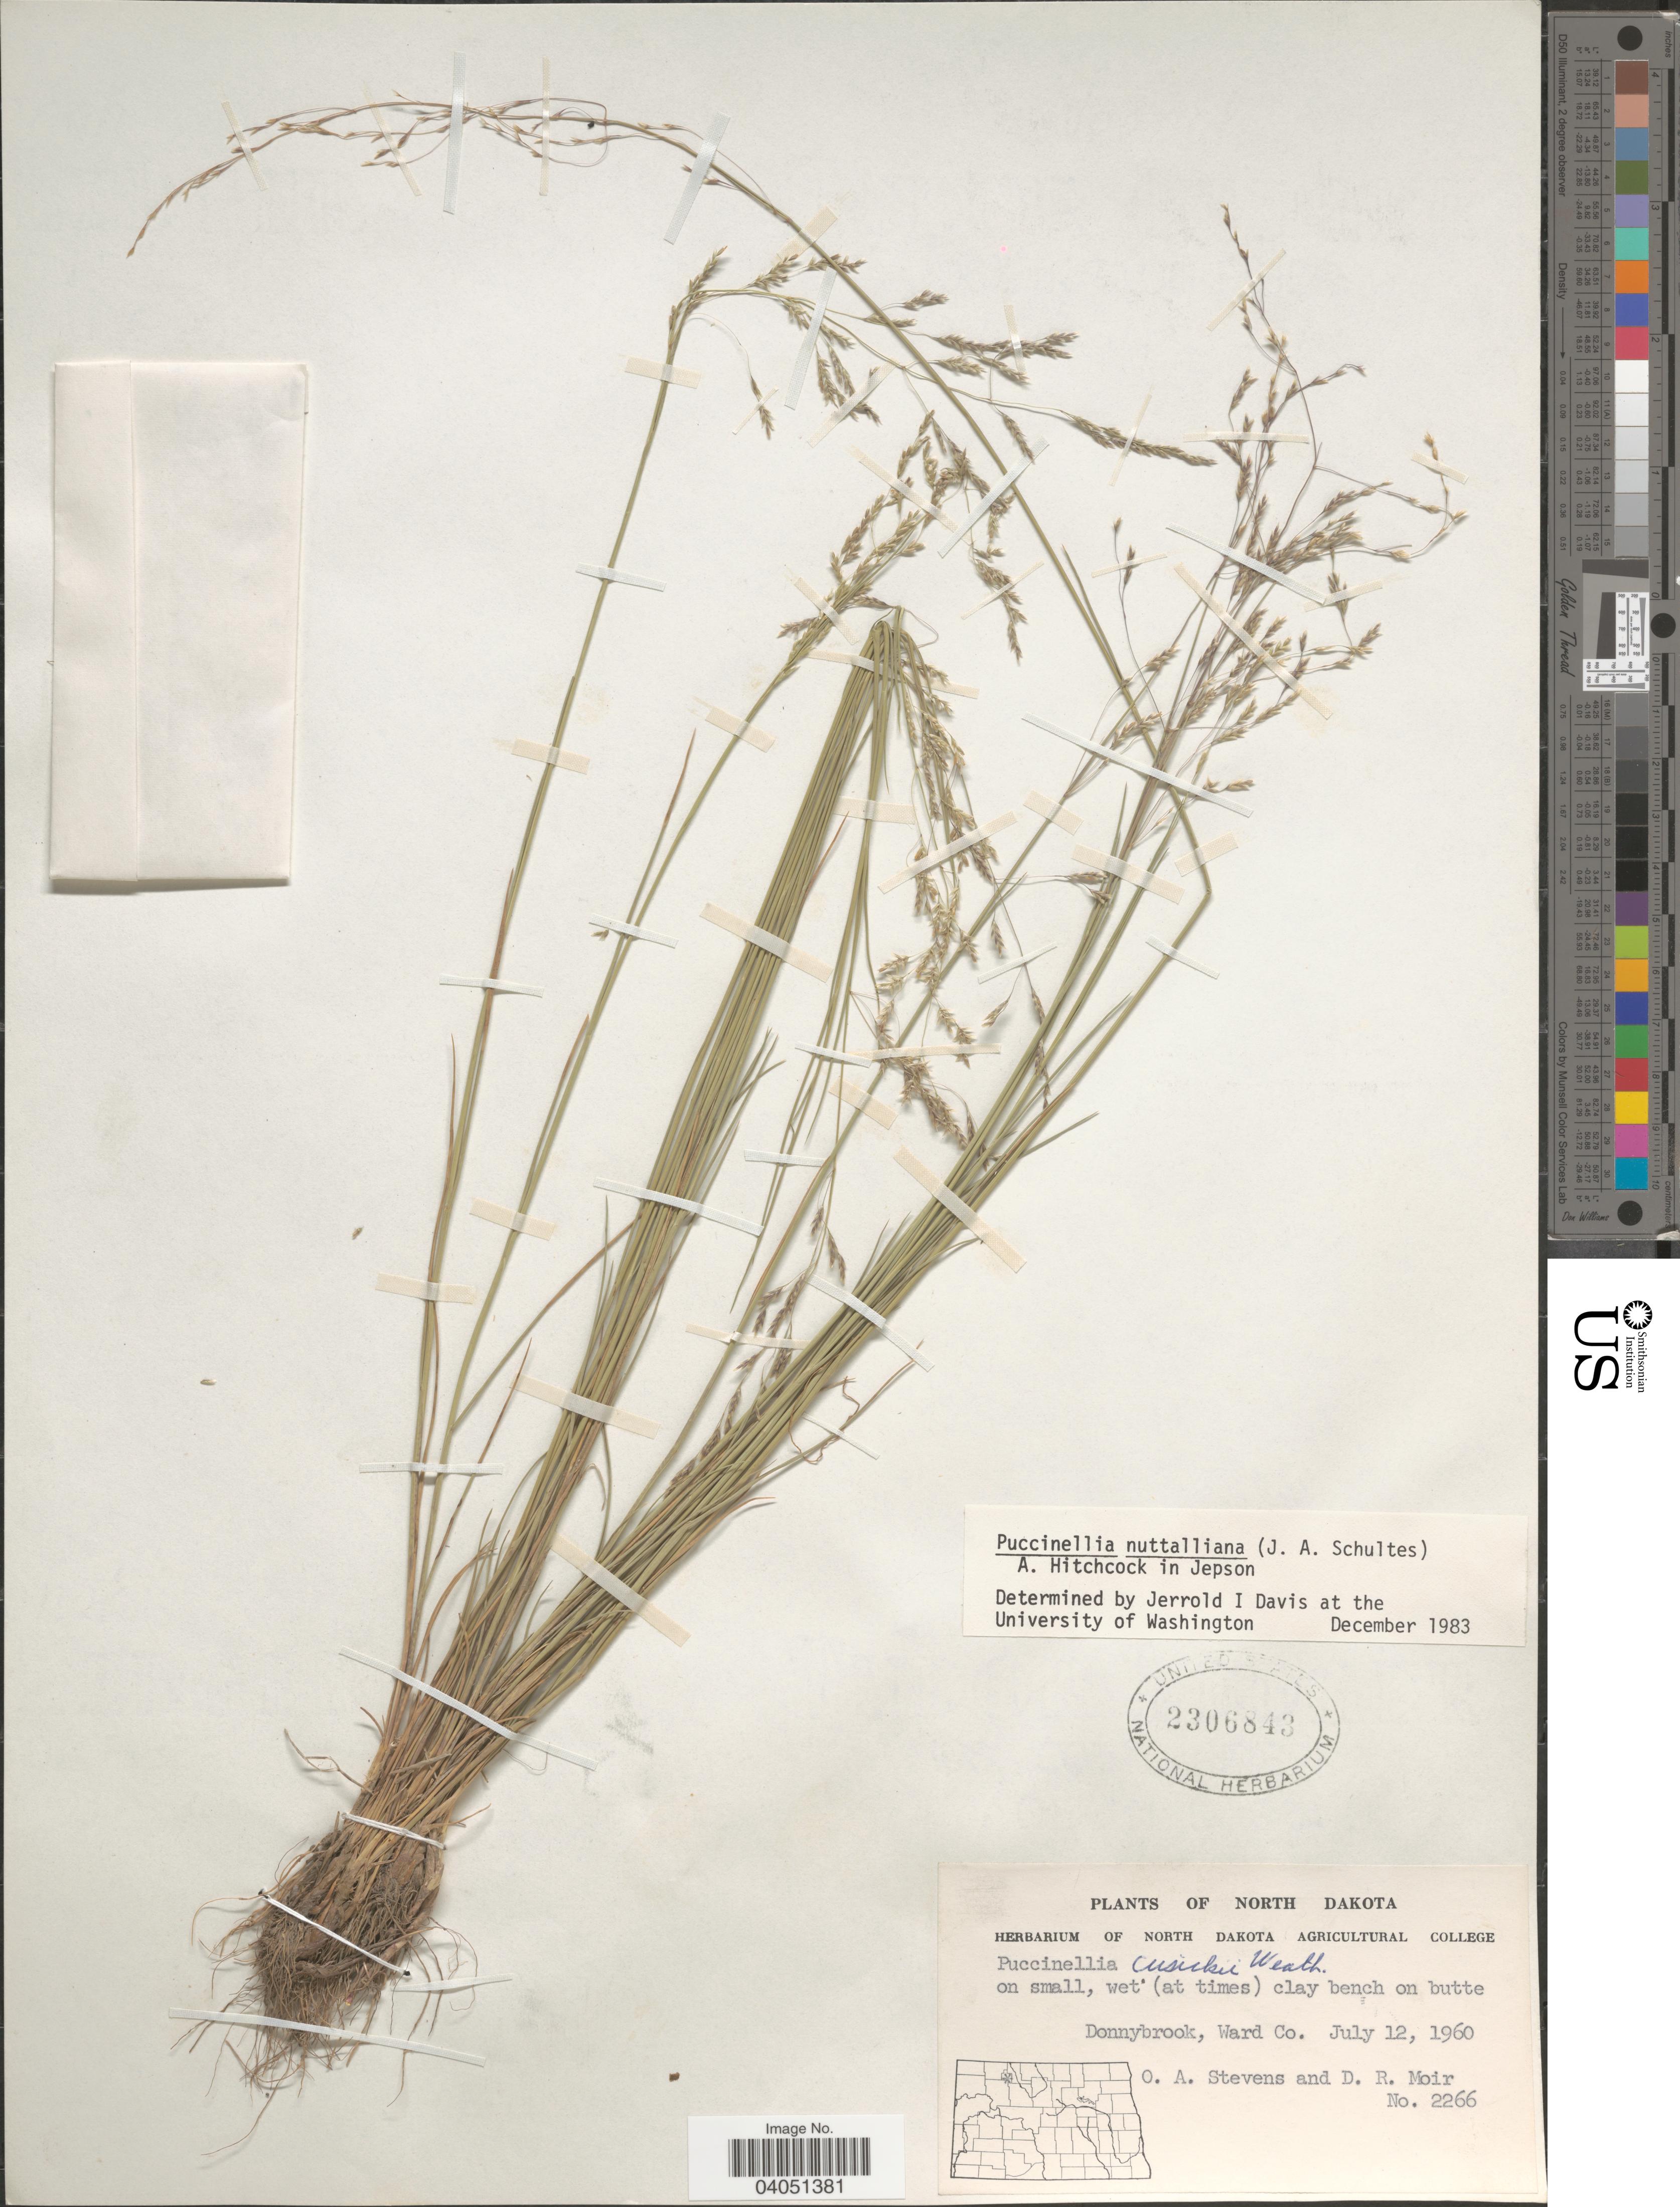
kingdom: Plantae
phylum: Tracheophyta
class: Liliopsida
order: Poales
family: Poaceae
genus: Puccinellia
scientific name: Puccinellia nuttalliana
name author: (Schult.) Hitchc.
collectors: O. A. Stevens & D. Moir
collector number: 2266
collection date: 1960-07-12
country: United States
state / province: North Dakota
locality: On small, wet (at times) clay bench on butte Donnybrook, Ward Co.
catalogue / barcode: US 2306843